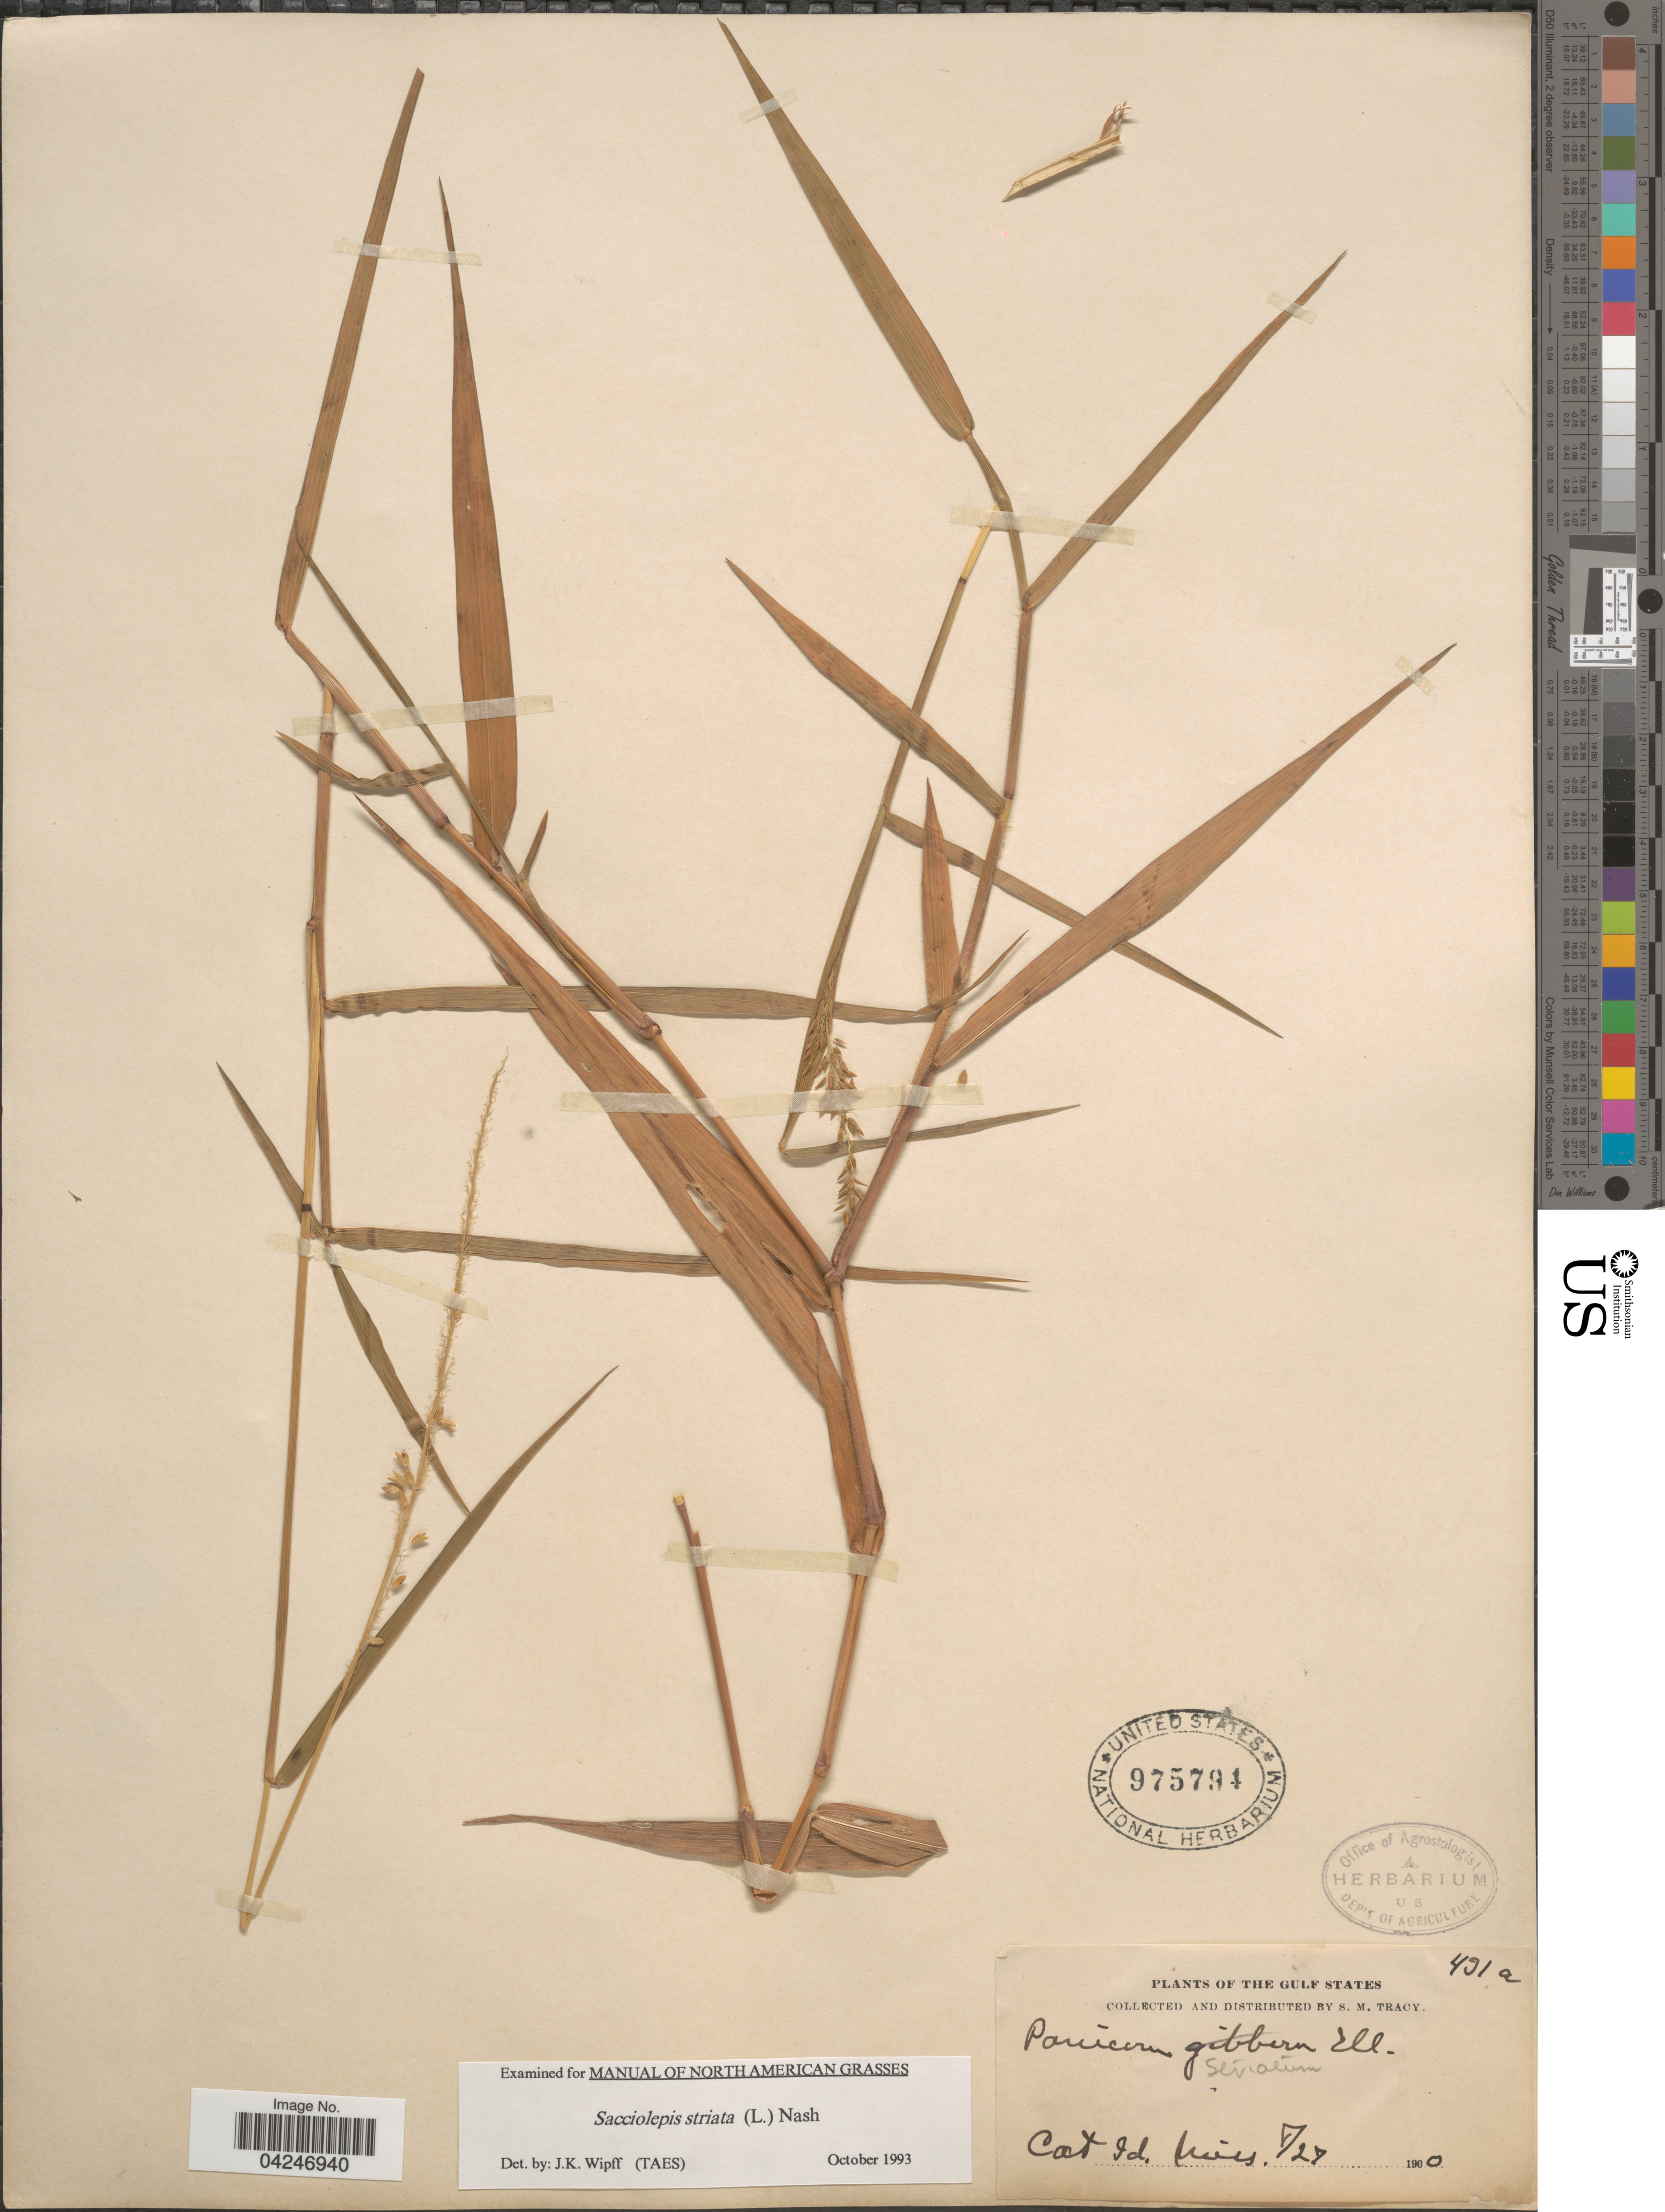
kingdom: Plantae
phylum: Tracheophyta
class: Liliopsida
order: Poales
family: Poaceae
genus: Sacciolepis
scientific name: Sacciolepis striata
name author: (L.) Nash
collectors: S. M. Tracy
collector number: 431a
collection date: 1900-08-27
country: United States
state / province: Mississippi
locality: The Gulf States. Cat Id.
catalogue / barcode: US 975794